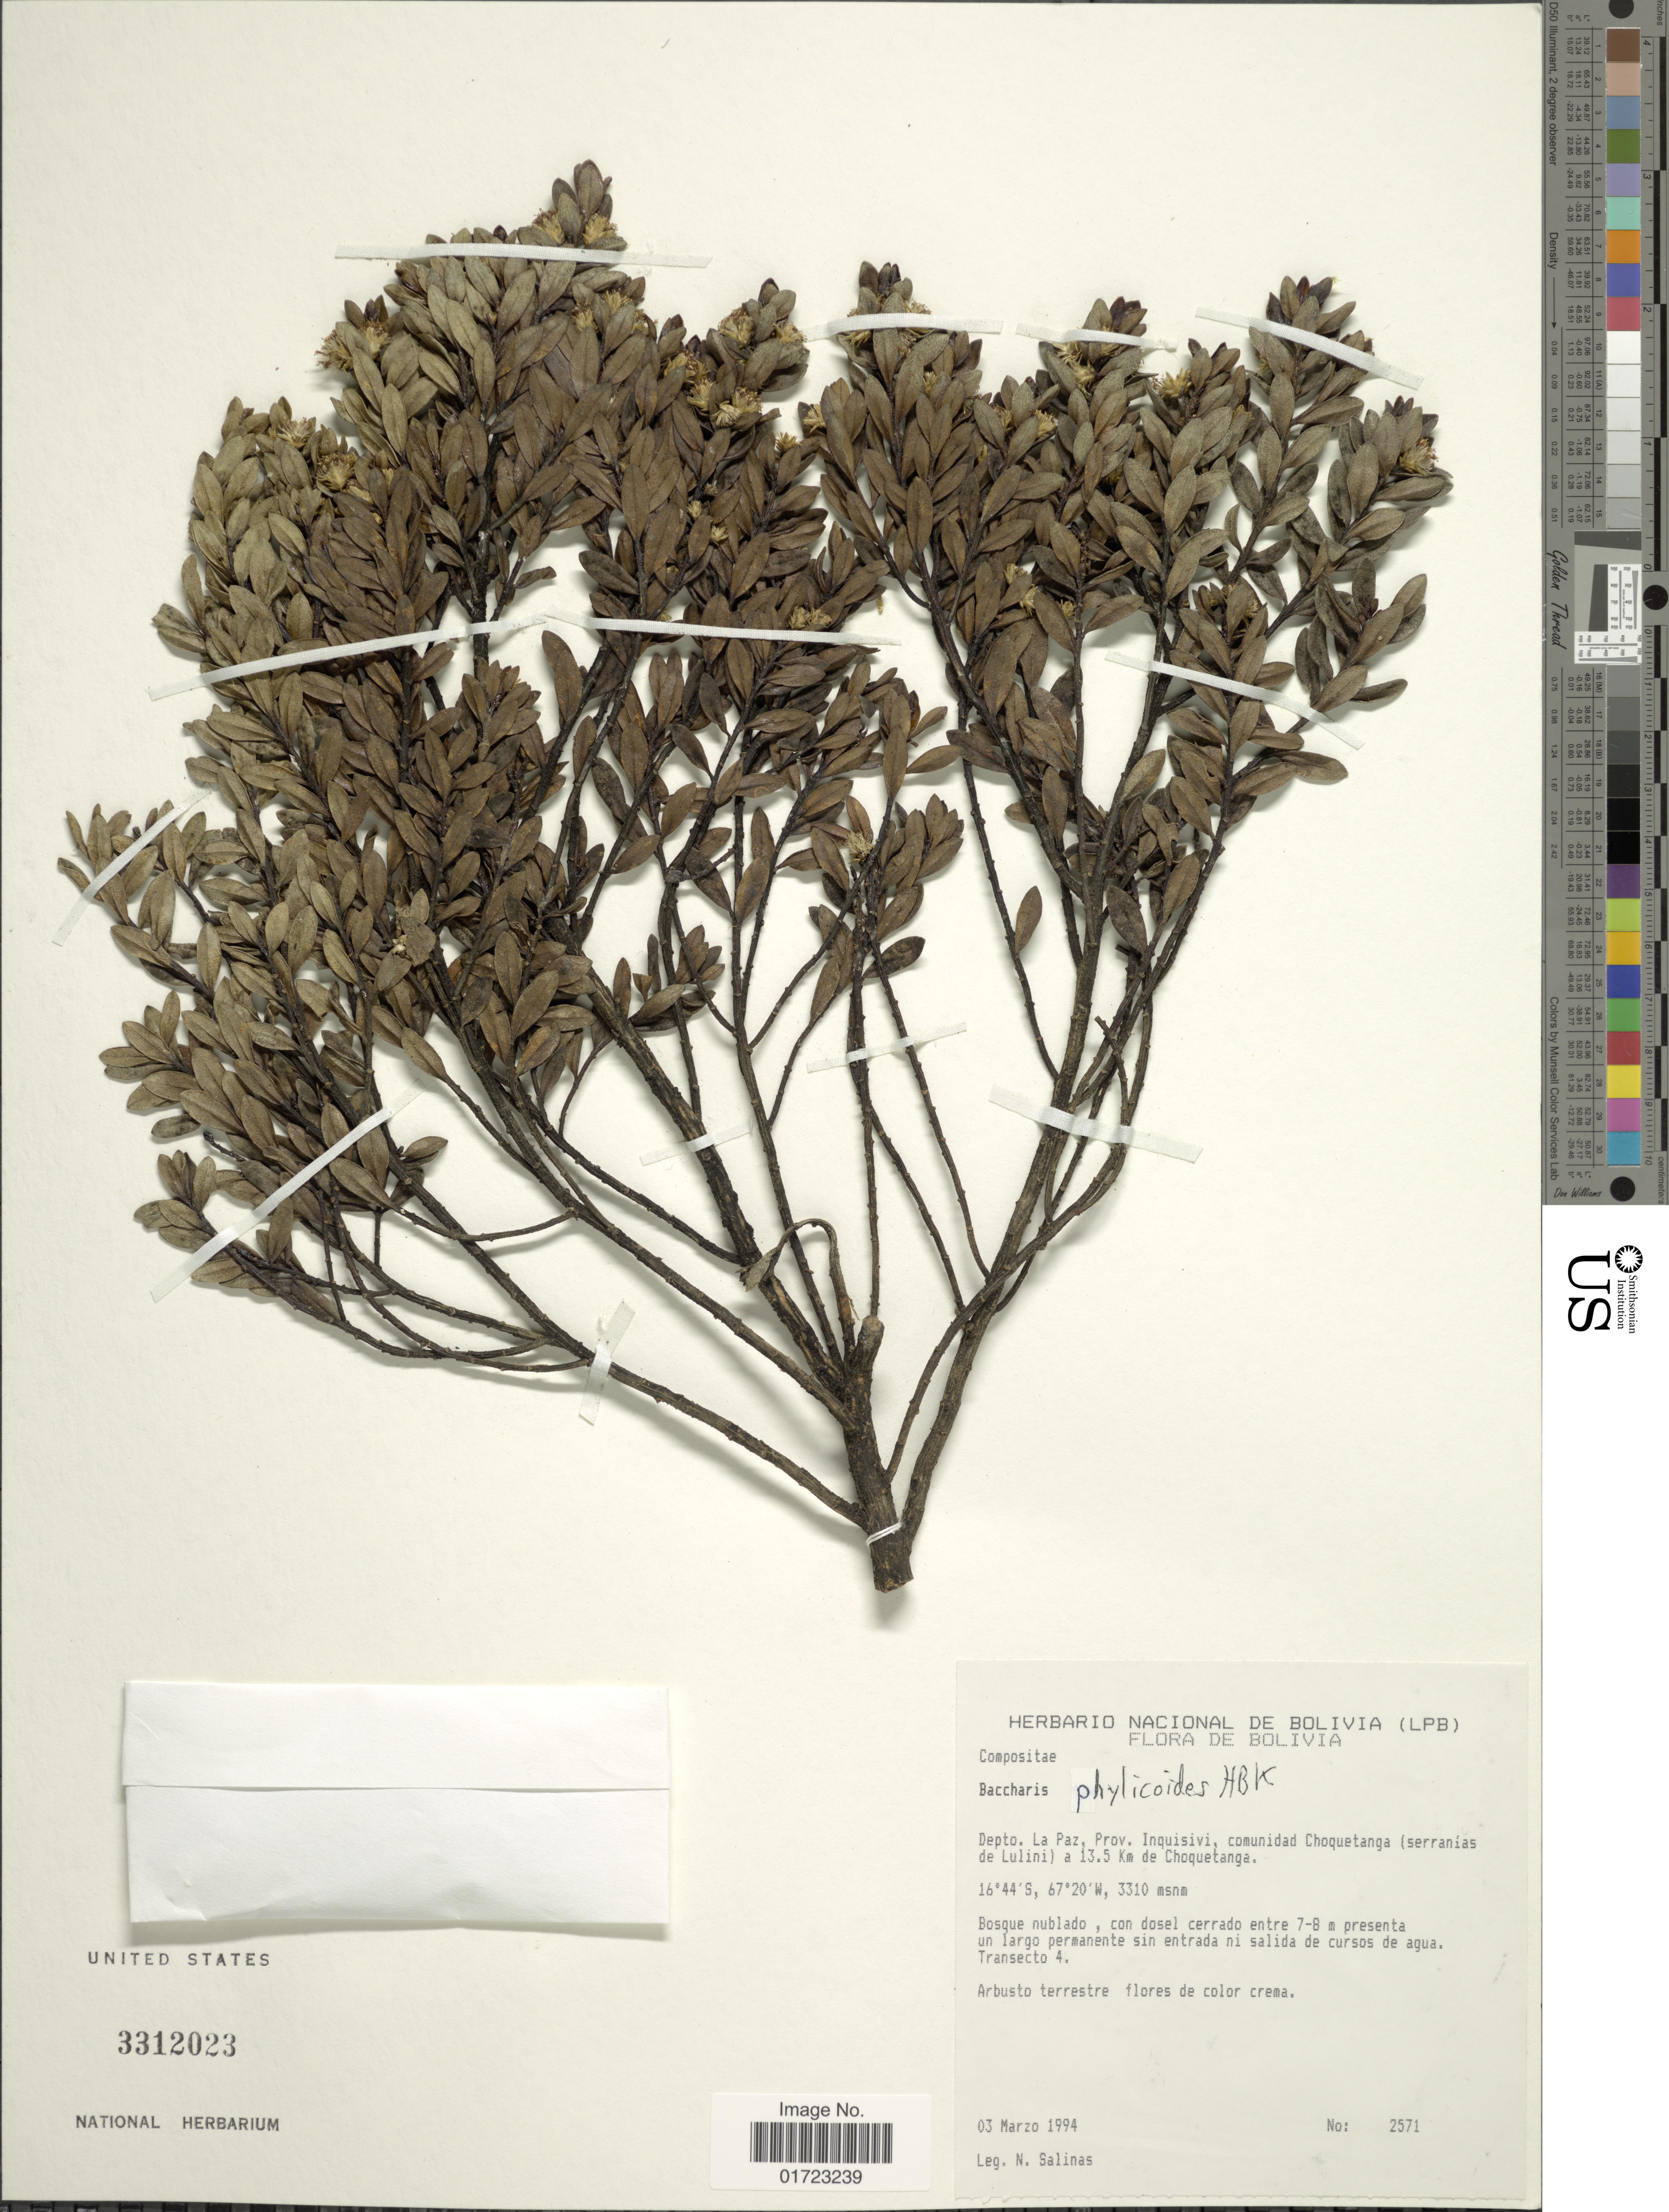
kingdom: Plantae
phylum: Tracheophyta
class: Magnoliopsida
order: Asterales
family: Asteraceae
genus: Baccharis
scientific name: Baccharis phylicoides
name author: Kunth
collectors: N. Salinas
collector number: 2571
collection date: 1994-03-03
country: Bolivia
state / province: La Paz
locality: Depto. La Paz. Prov. Inquisivi, comunidad Choquetanga (serranias de Lulini) a 13.5 Km de Choquetanga.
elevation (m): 3310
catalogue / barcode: US 3312023